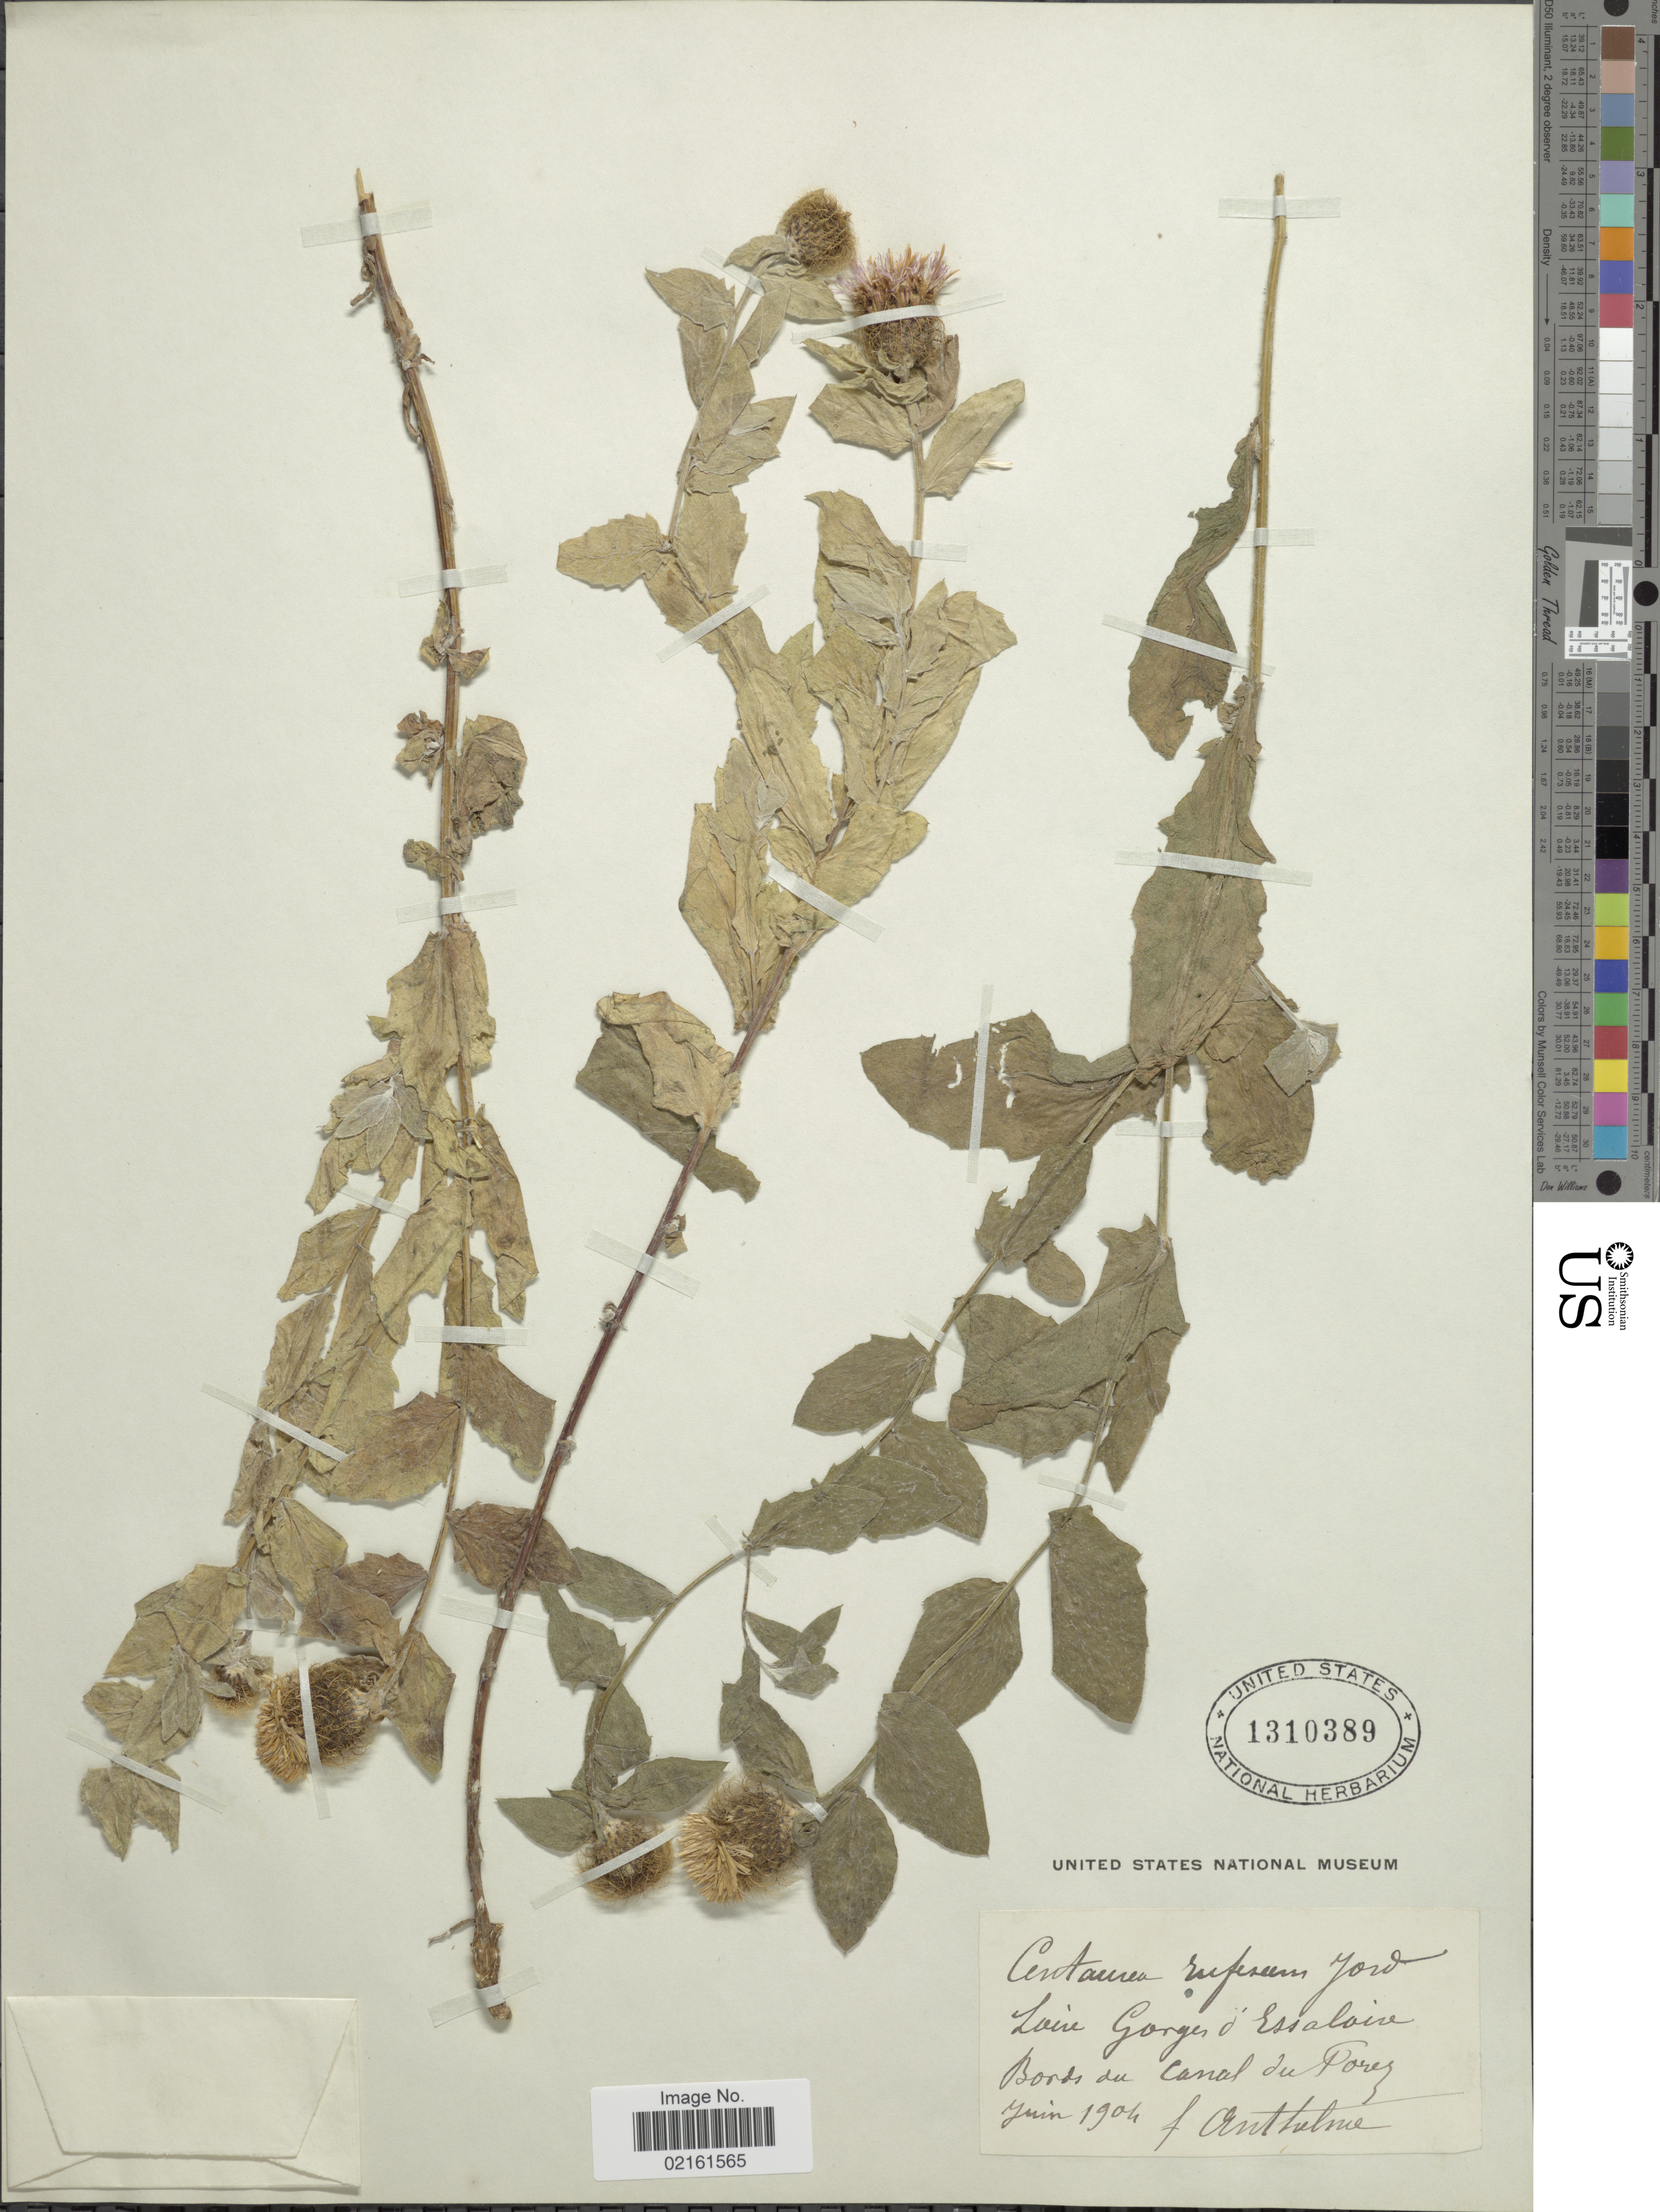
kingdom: Plantae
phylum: Tracheophyta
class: Magnoliopsida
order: Asterales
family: Asteraceae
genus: Centaurea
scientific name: Centaurea calva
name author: Ledeb.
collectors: F. Anthelme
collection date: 1904-06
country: France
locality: Luire Gorges d' Essaloire. Bords du Canal du Porez [interpreted]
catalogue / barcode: US 1310389